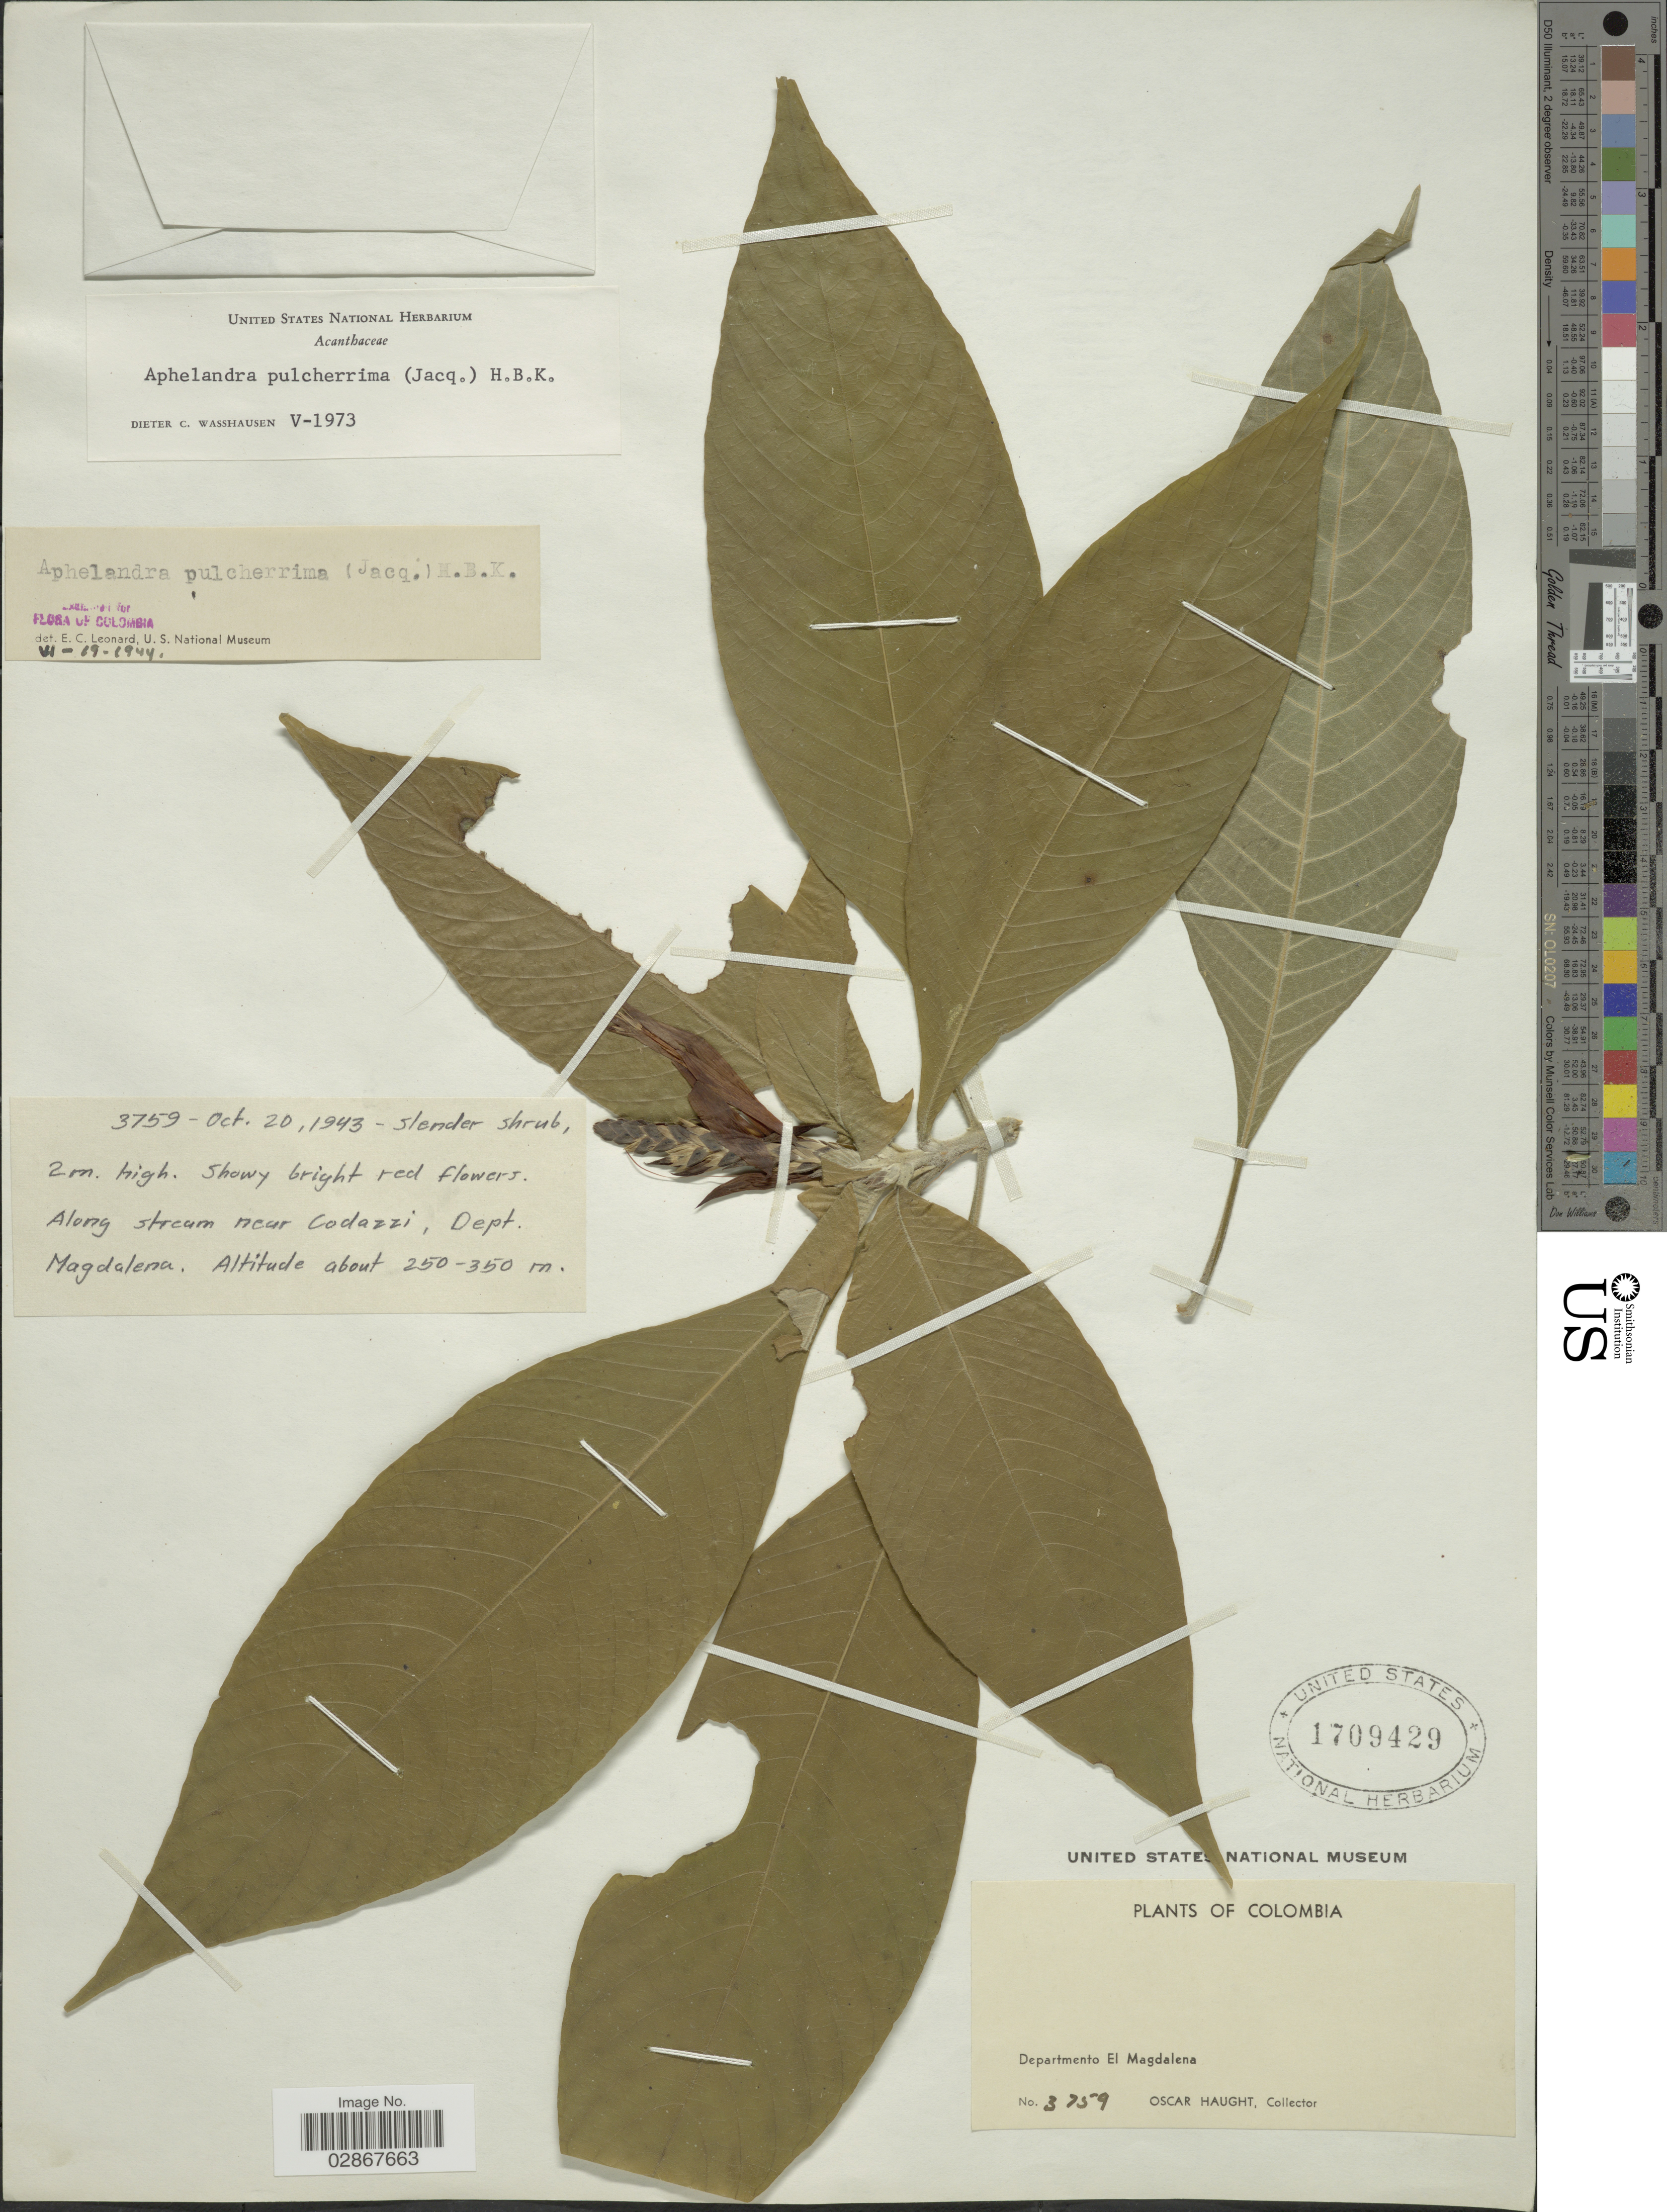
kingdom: Plantae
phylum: Tracheophyta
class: Magnoliopsida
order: Lamiales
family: Acanthaceae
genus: Aphelandra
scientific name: Aphelandra pulcherrima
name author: (Jacq.) Kunth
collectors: O. Haught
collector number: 3759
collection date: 1943-10-20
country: Colombia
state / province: Magdalena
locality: Departmento El Magdalena. Along stream near Codazzi.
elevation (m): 250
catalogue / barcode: US 1709429